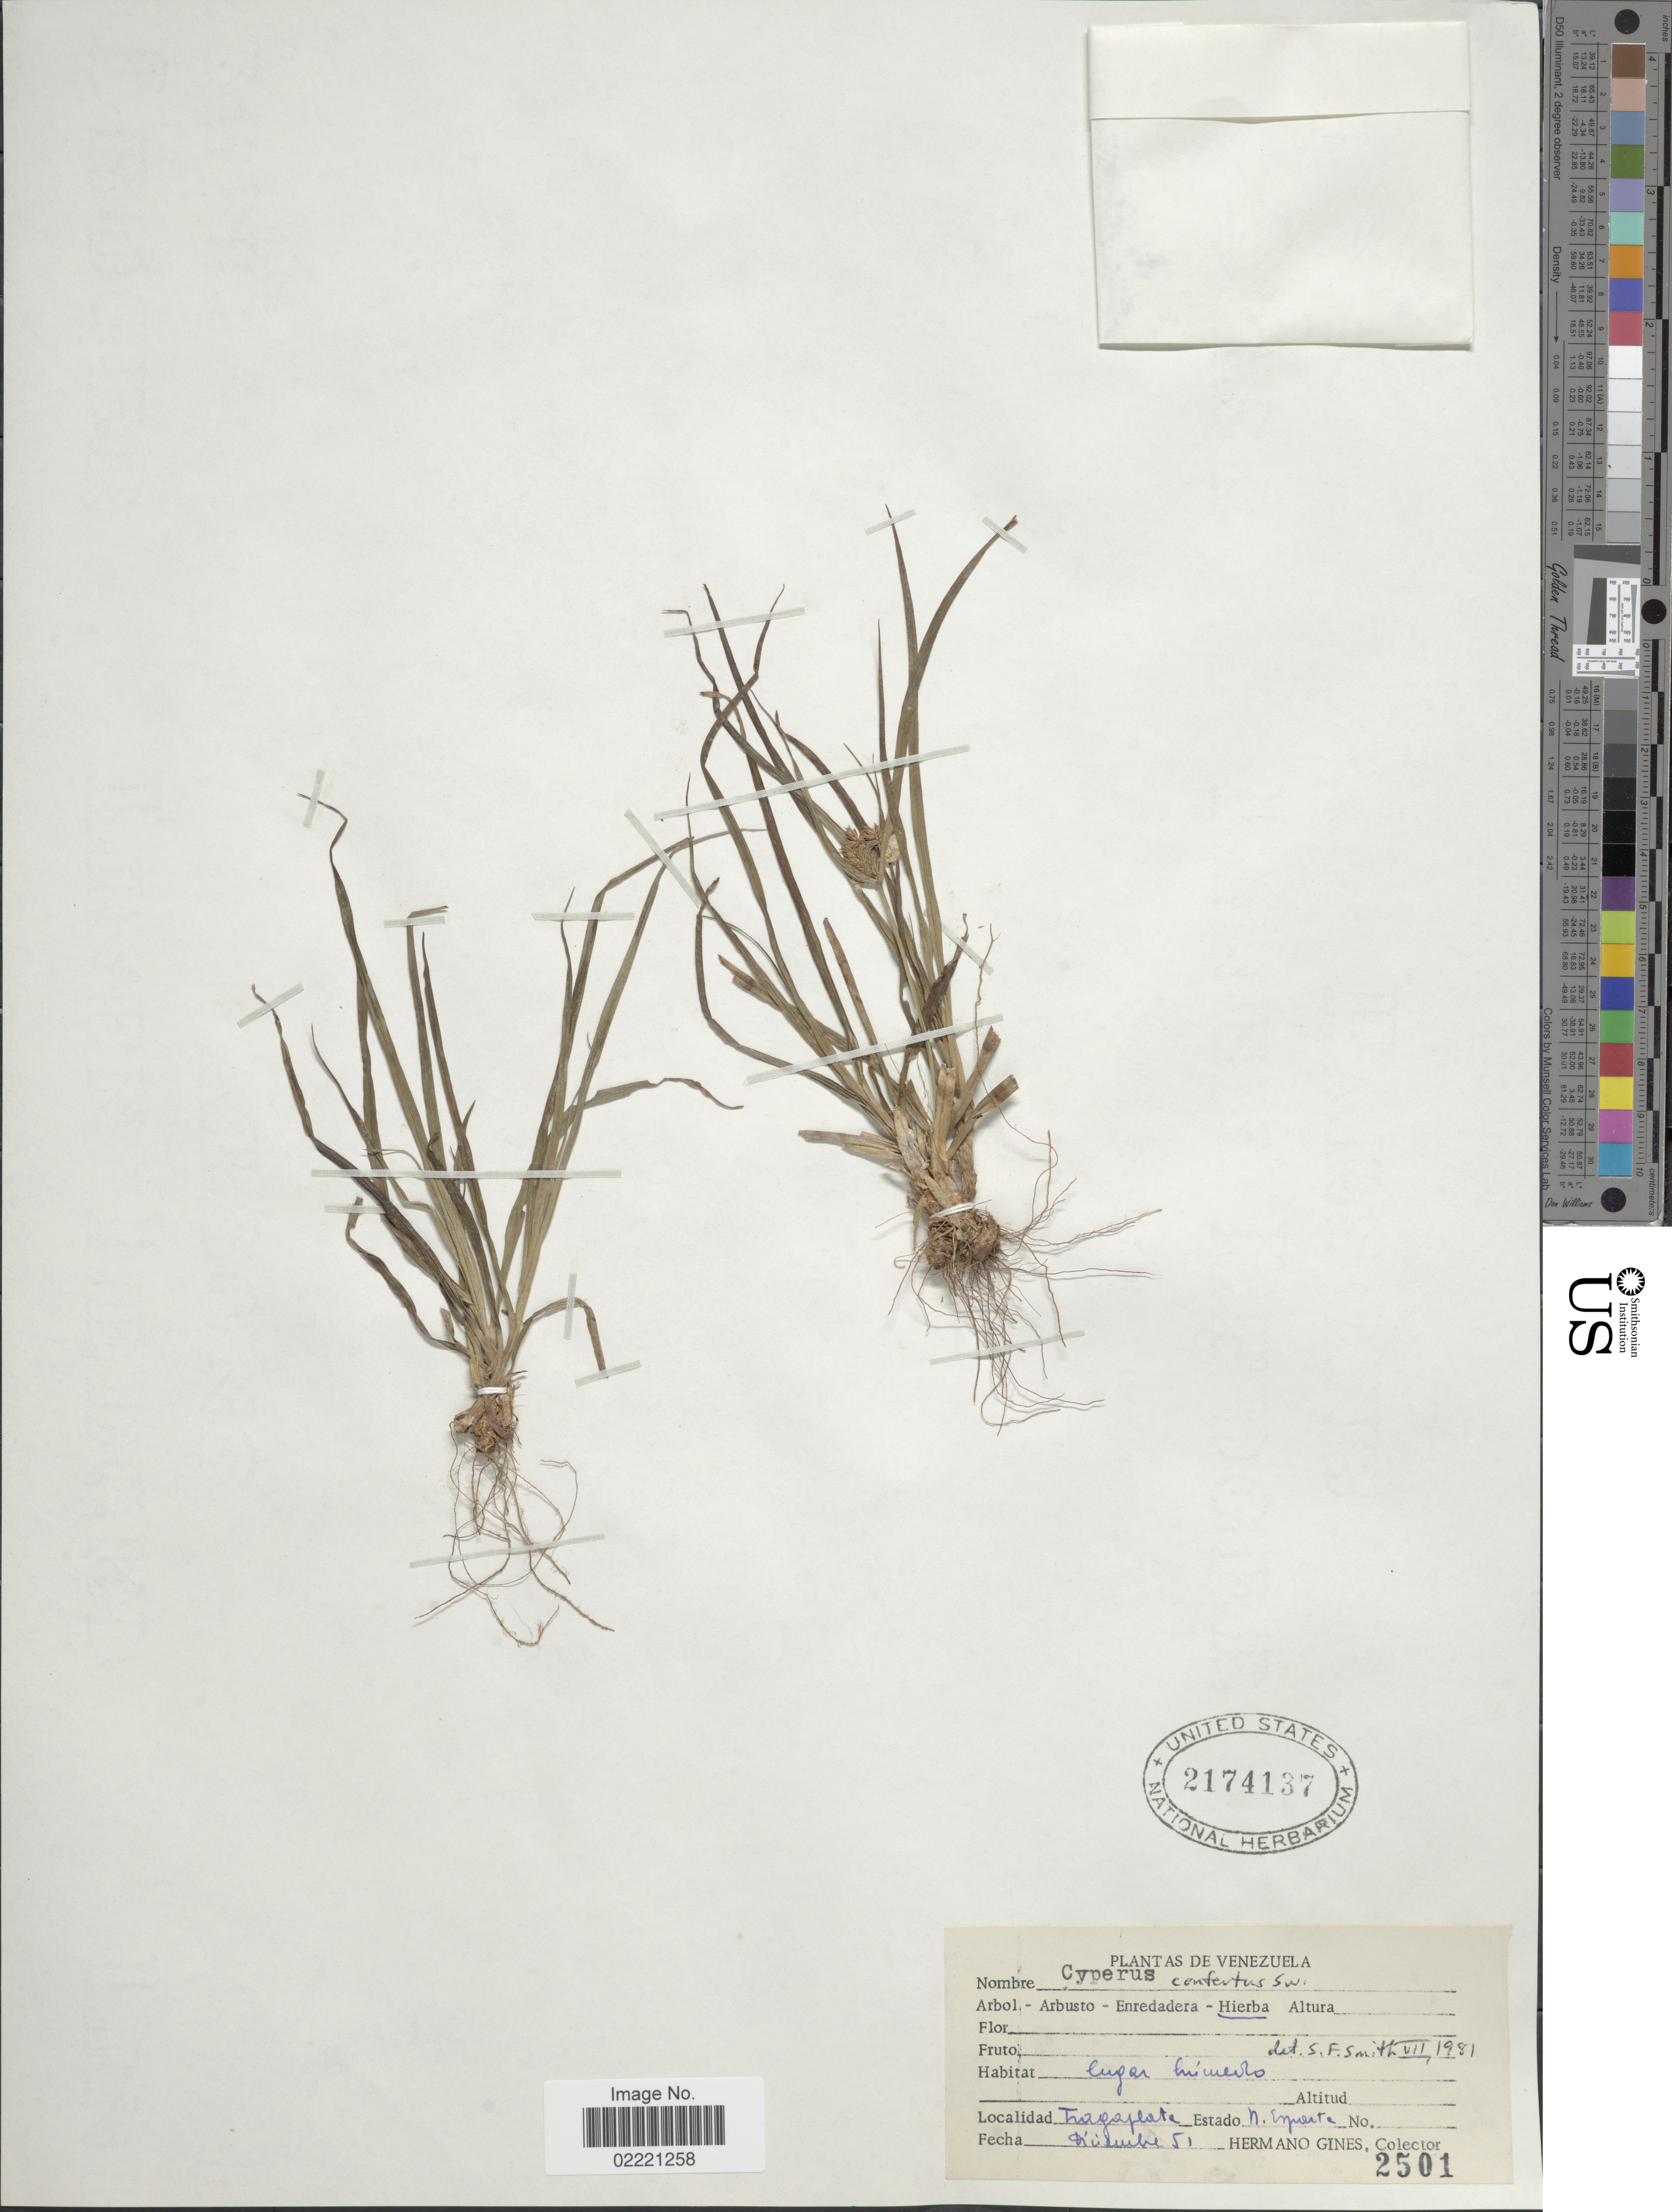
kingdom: Plantae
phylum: Tracheophyta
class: Liliopsida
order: Poales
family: Cyperaceae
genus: Cyperus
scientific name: Cyperus confertus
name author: Sw.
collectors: Bro. Gines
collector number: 2501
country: Venezuela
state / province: Nueva Esparta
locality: Tragaplata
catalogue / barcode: US 2174137